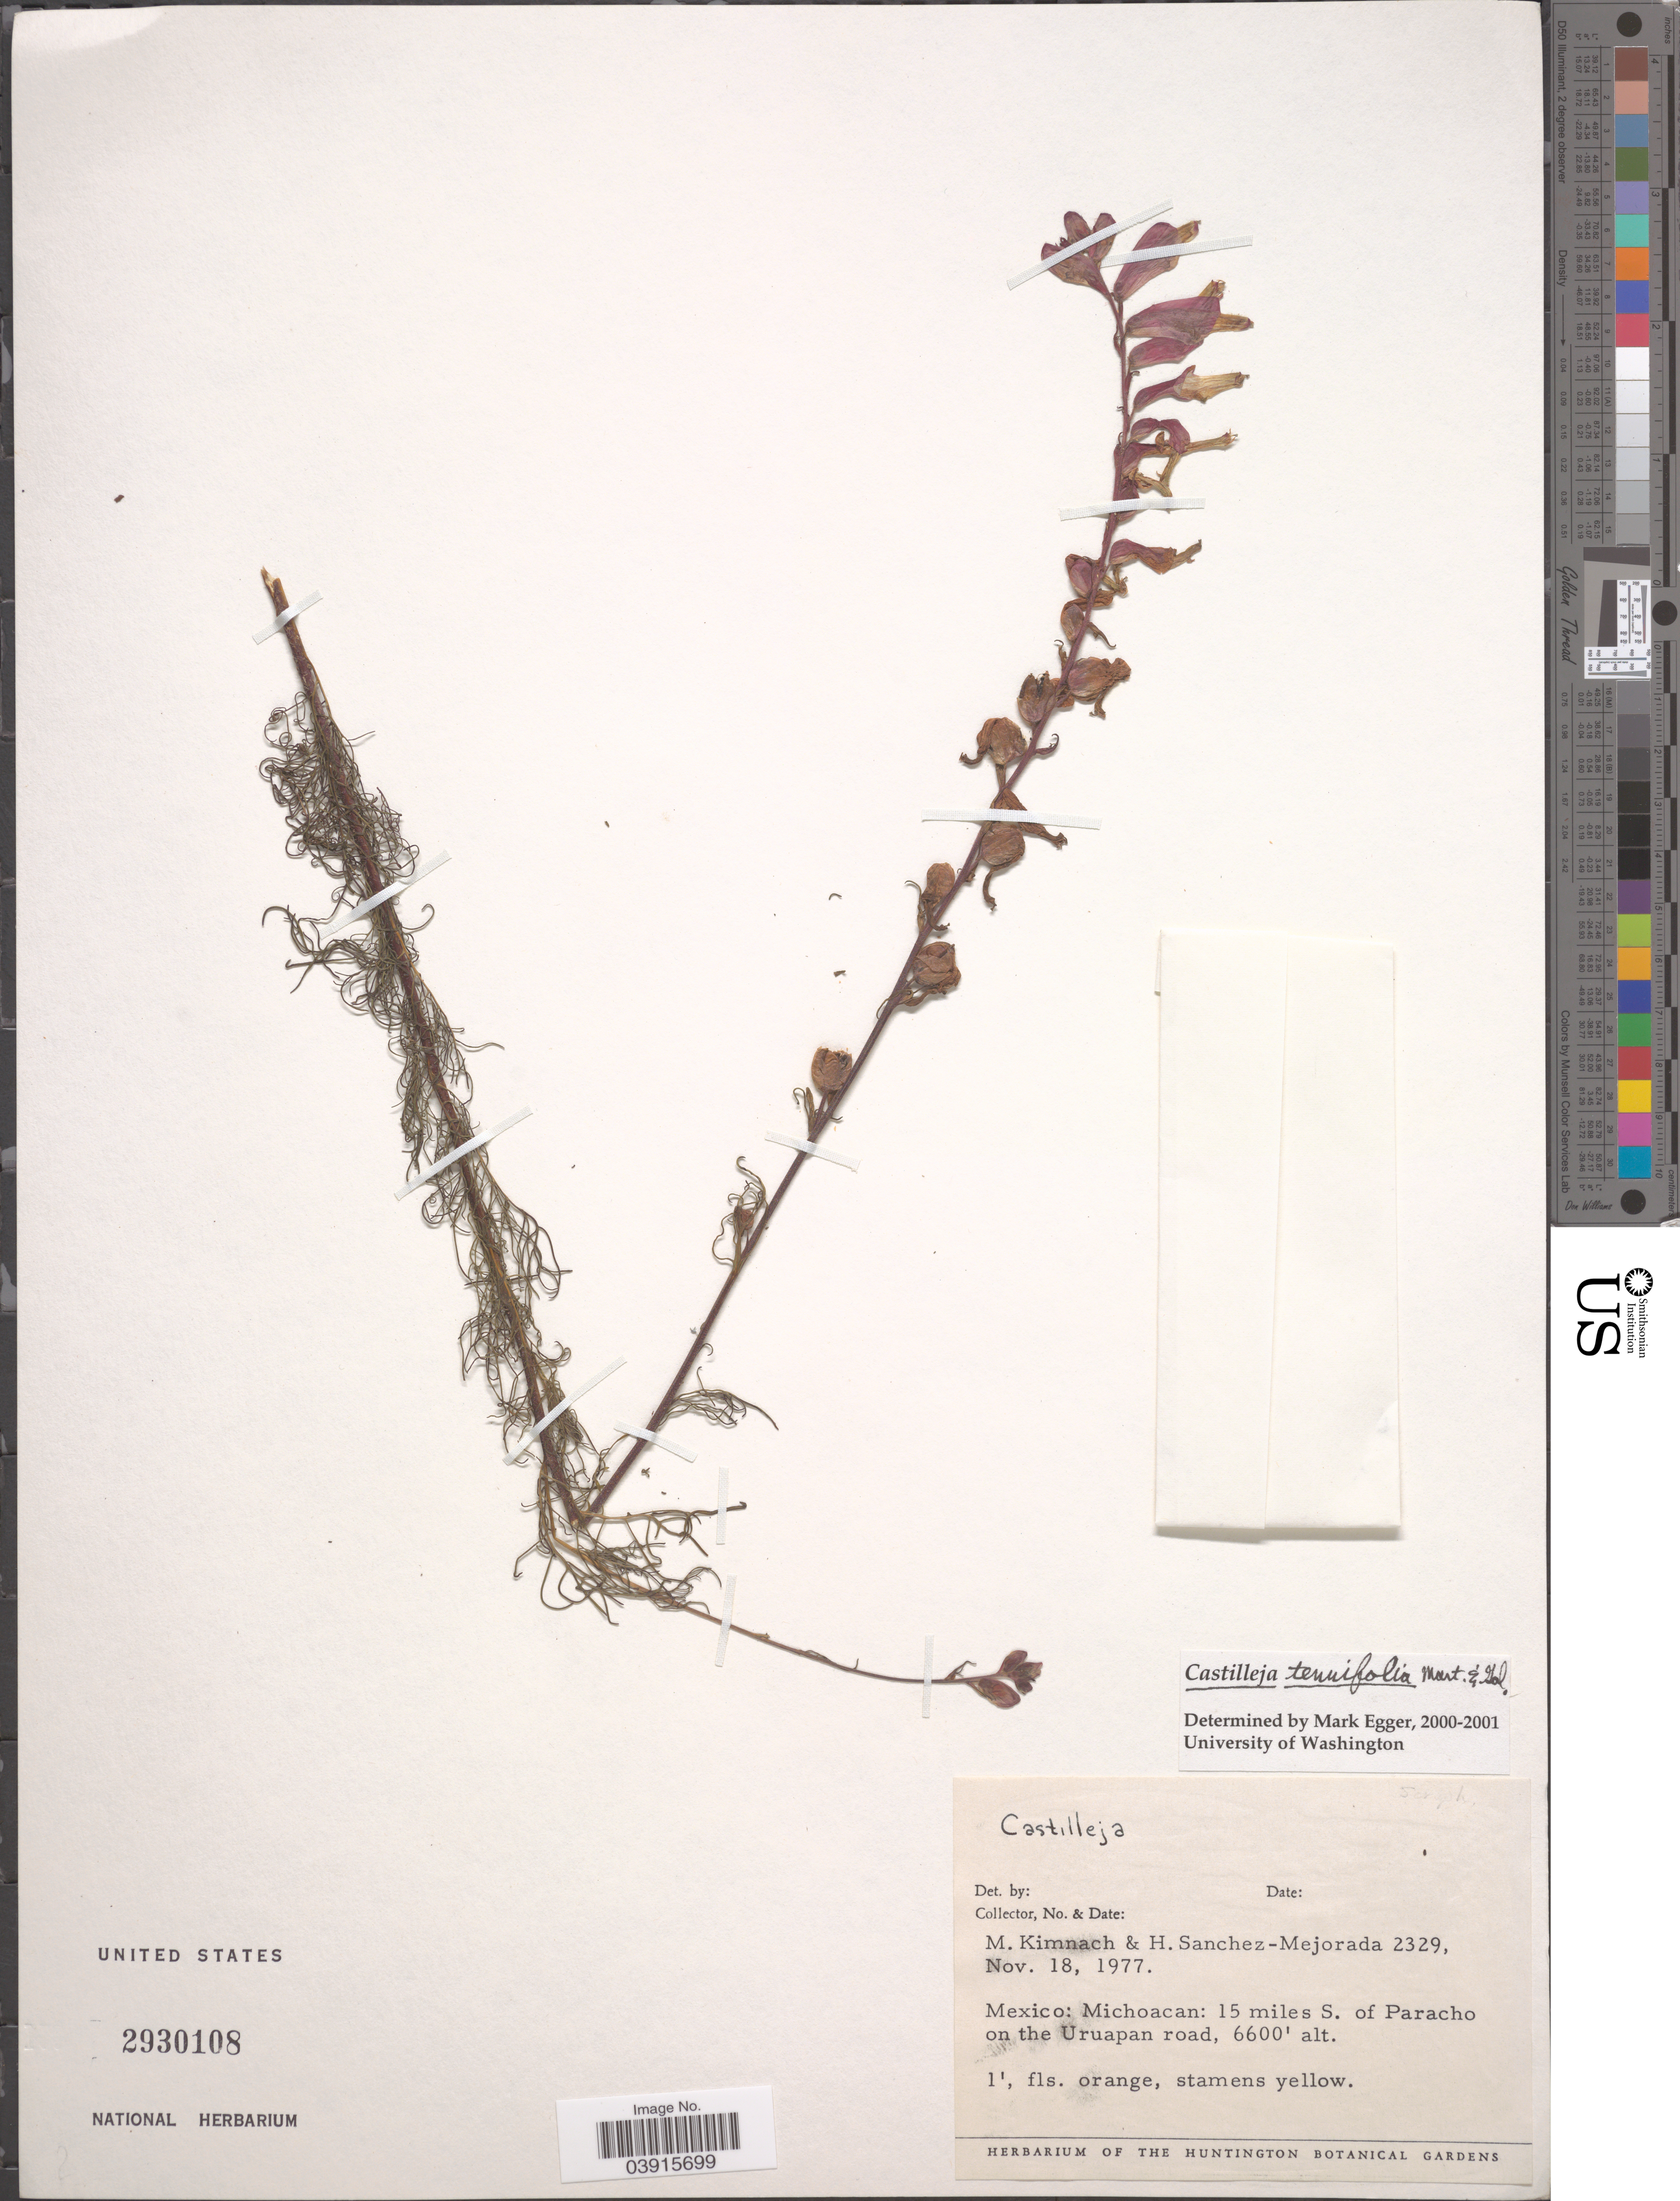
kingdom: Plantae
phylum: Tracheophyta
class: Magnoliopsida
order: Lamiales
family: Orobanchaceae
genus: Castilleja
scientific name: Castilleja tenuiflora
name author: Benth.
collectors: M. W. Kimnach & H. Sánchez-Mejorada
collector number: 2329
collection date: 1977-11-18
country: Mexico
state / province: Michoacán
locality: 15 miles S. of Paracho on the Uruapan road.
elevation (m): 2012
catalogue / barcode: US 2930108